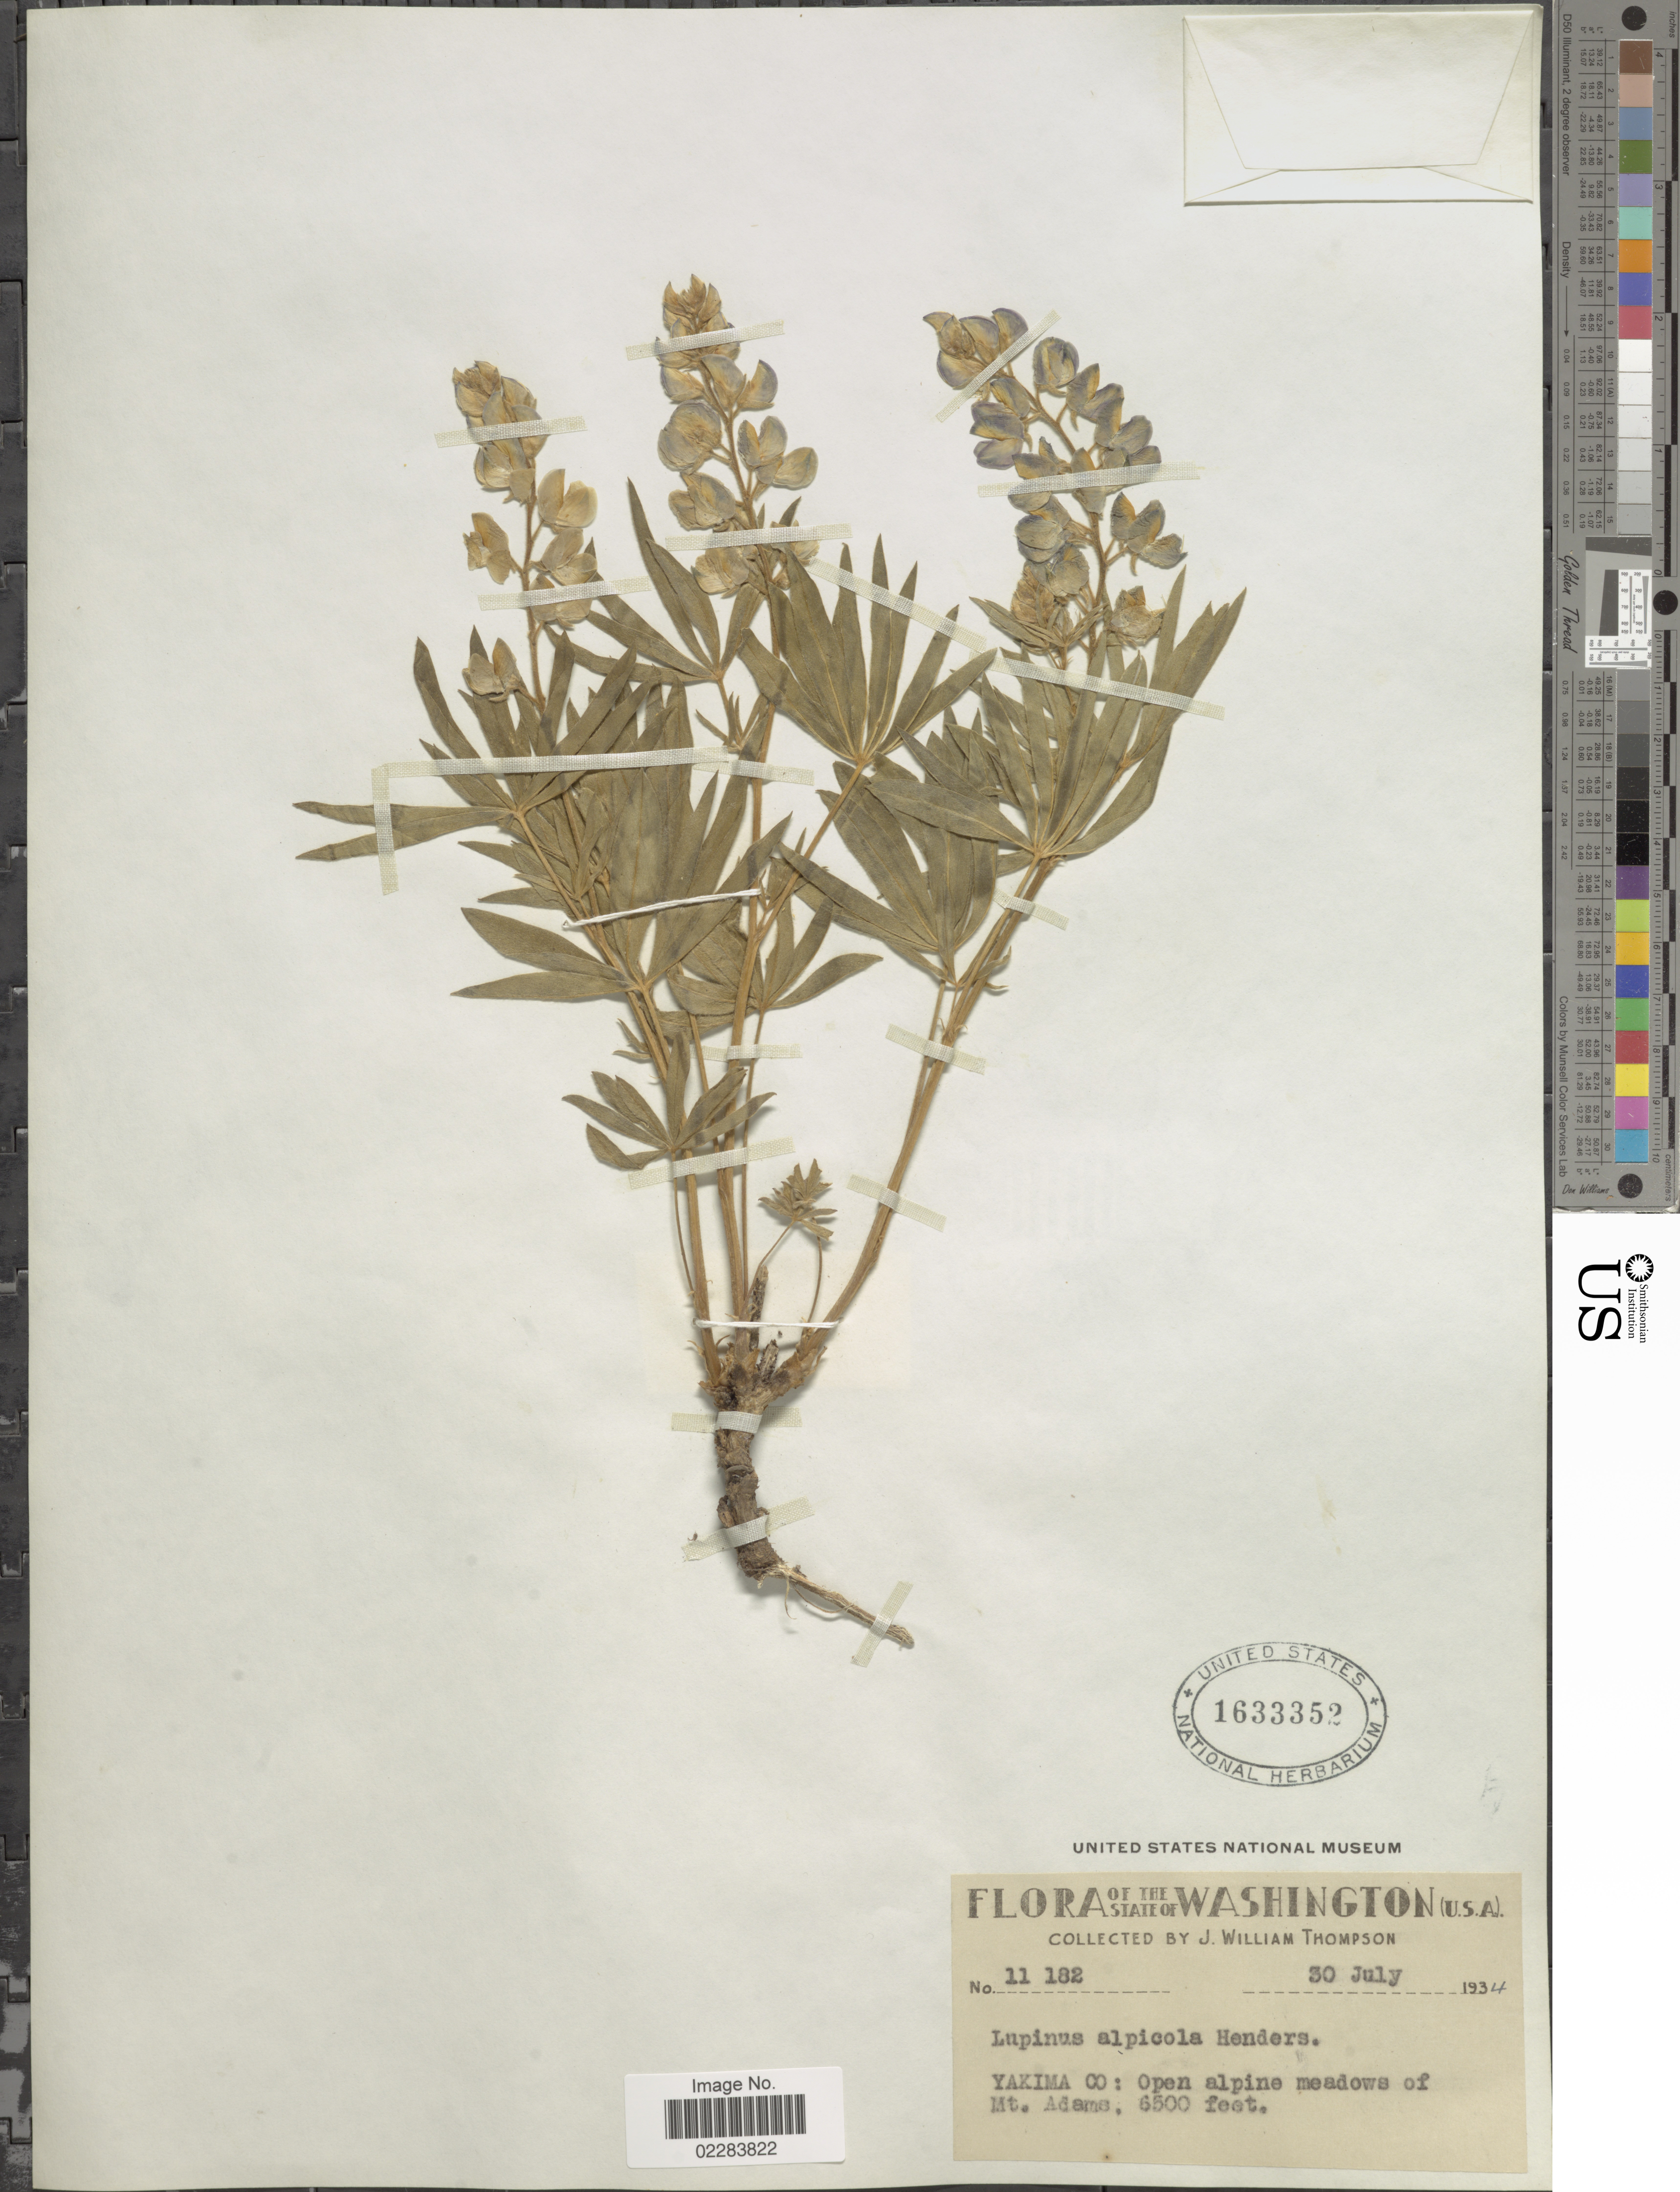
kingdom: Plantae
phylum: Tracheophyta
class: Magnoliopsida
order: Fabales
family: Fabaceae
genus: Lupinus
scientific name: Lupinus alpicola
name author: L.F. Hend. ex Piper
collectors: J. W. Thompson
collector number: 11182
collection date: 1934-07-30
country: United States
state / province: Washington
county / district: Yakima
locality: U.S.A. Yakimo Cpo. : open alpine meadows of Mt. Adams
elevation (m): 1981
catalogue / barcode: US 1633352